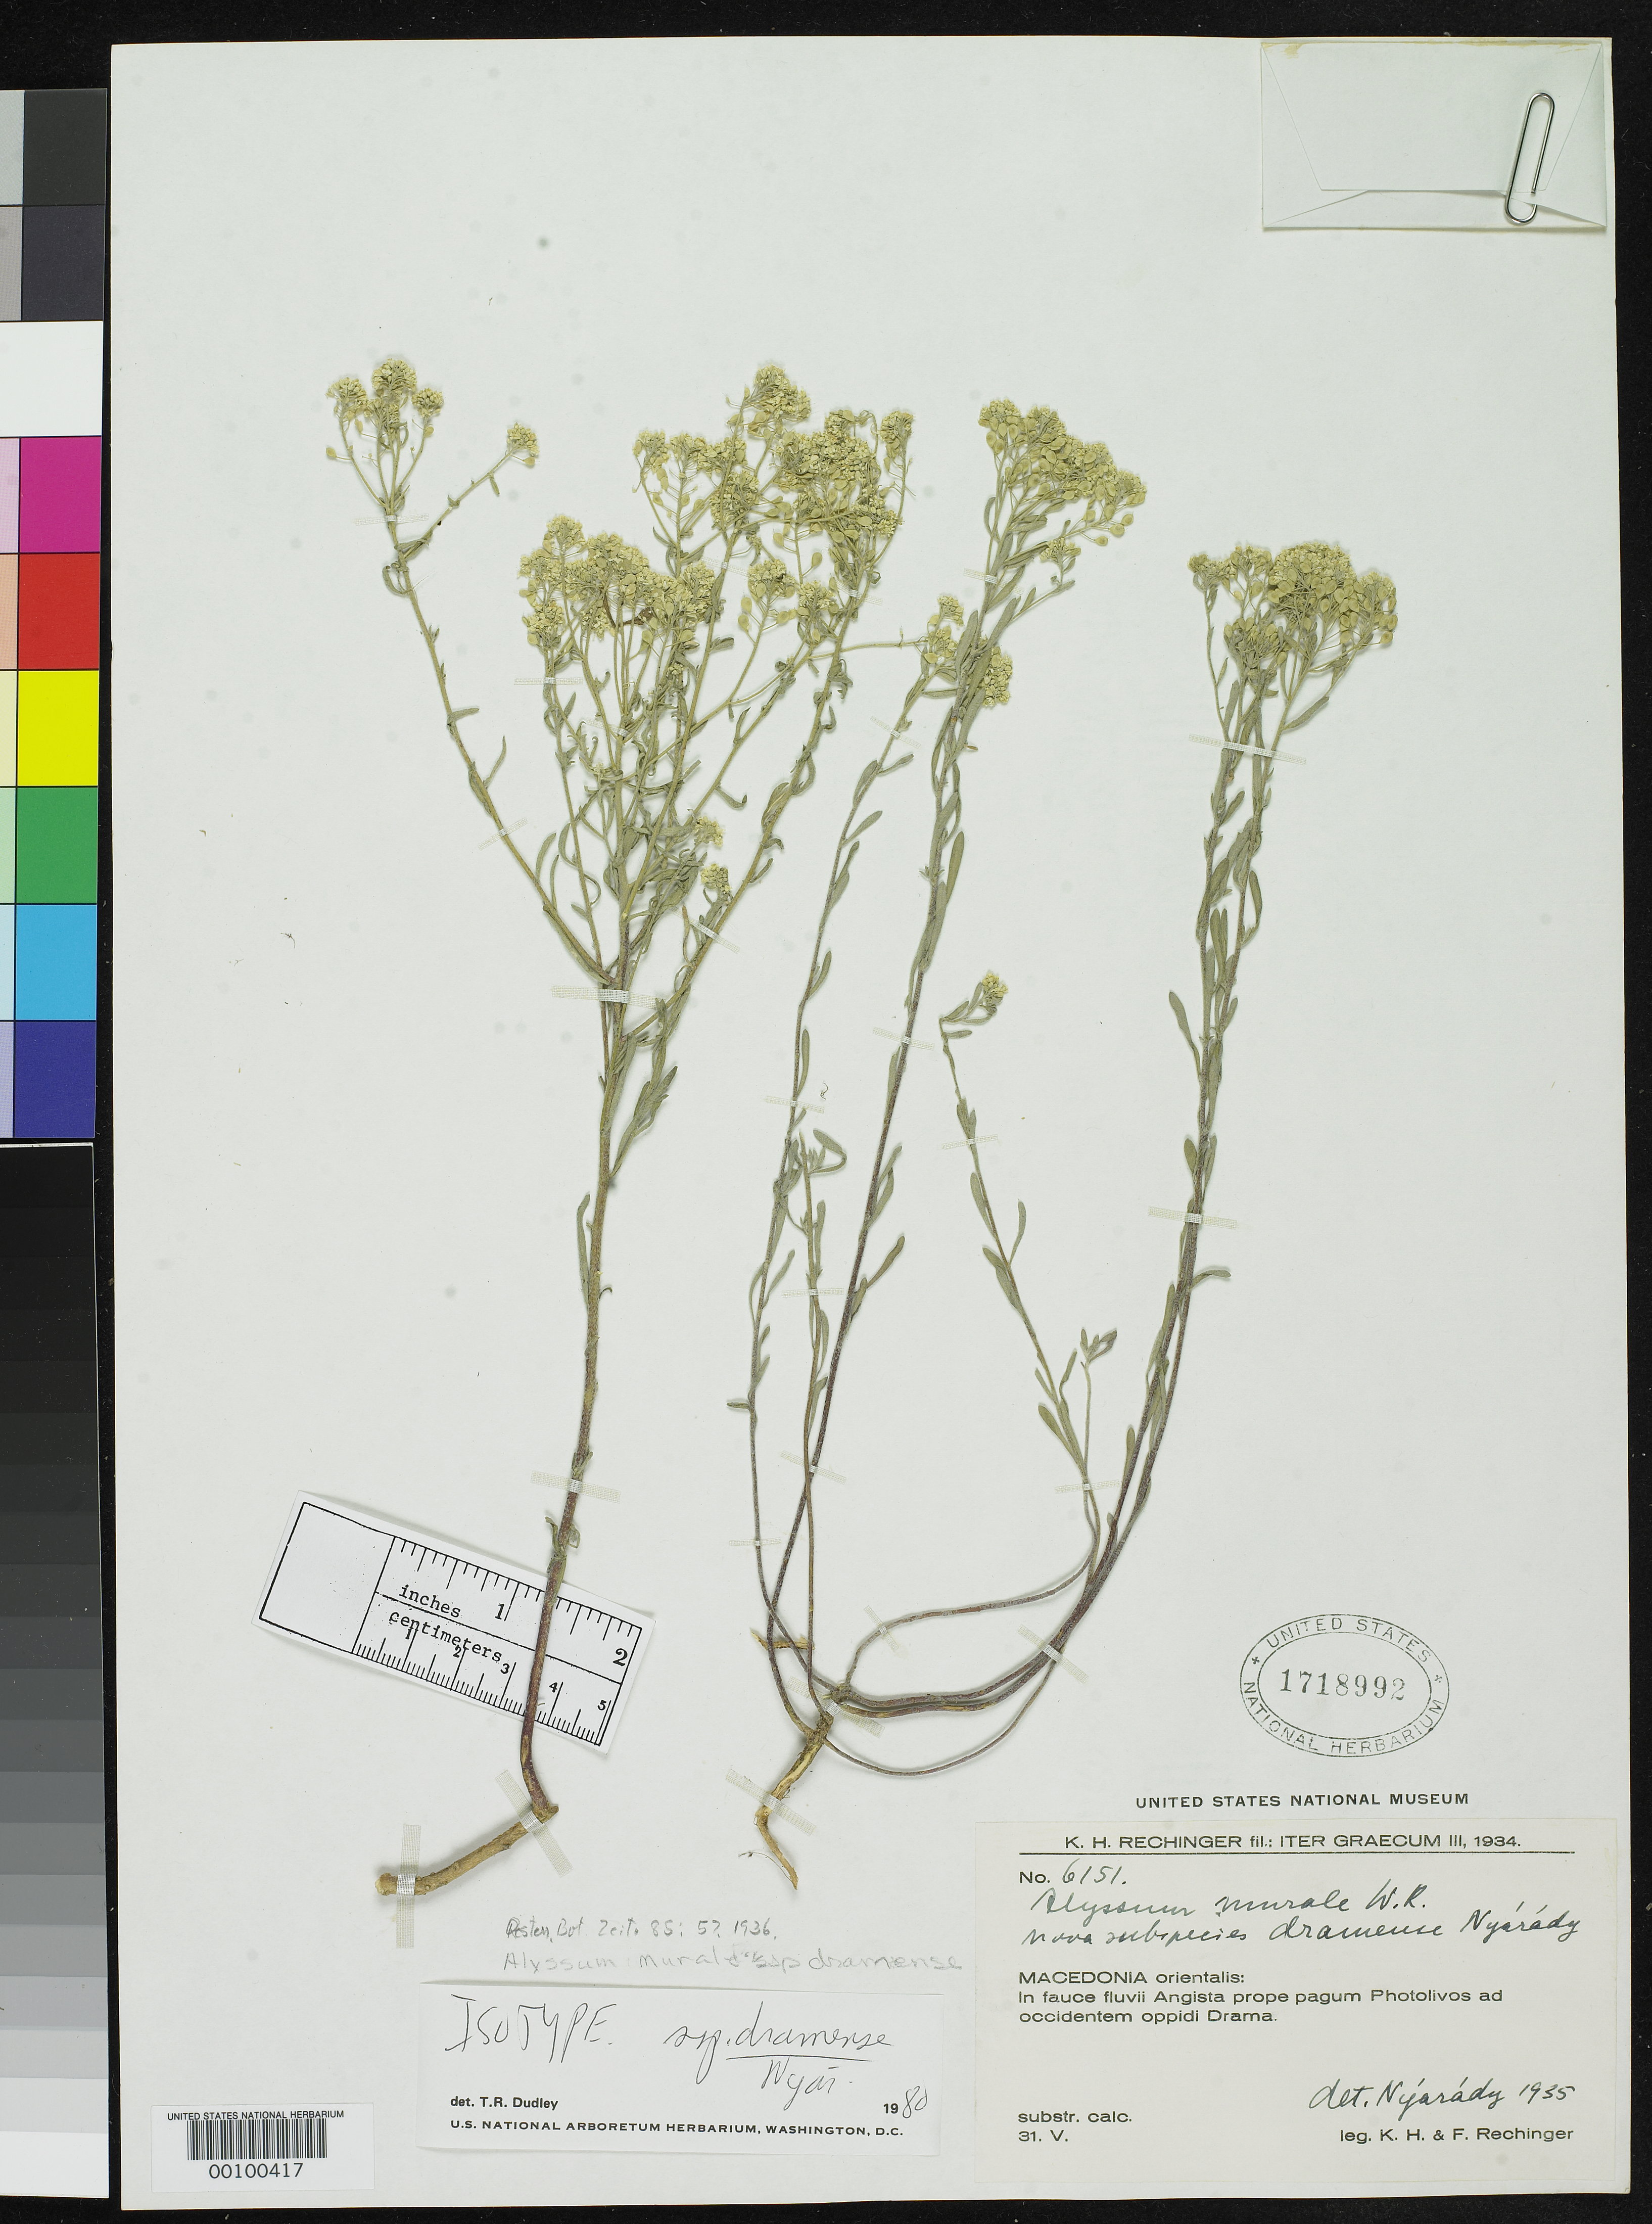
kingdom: Plantae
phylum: Tracheophyta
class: Magnoliopsida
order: Brassicales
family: Brassicaceae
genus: Alyssum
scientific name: Alyssum murale subsp. dramense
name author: Nyar.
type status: Isotype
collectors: K. H. Rechinger & F. Rechinger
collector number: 6151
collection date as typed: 31 May 1934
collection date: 1934-05-31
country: Greece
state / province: East Macedonia and Thrace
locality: Drama. In fauce fluvii Angista prope photolivos ad occidentem oppidi drama; Macedonia.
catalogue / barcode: US 1718992